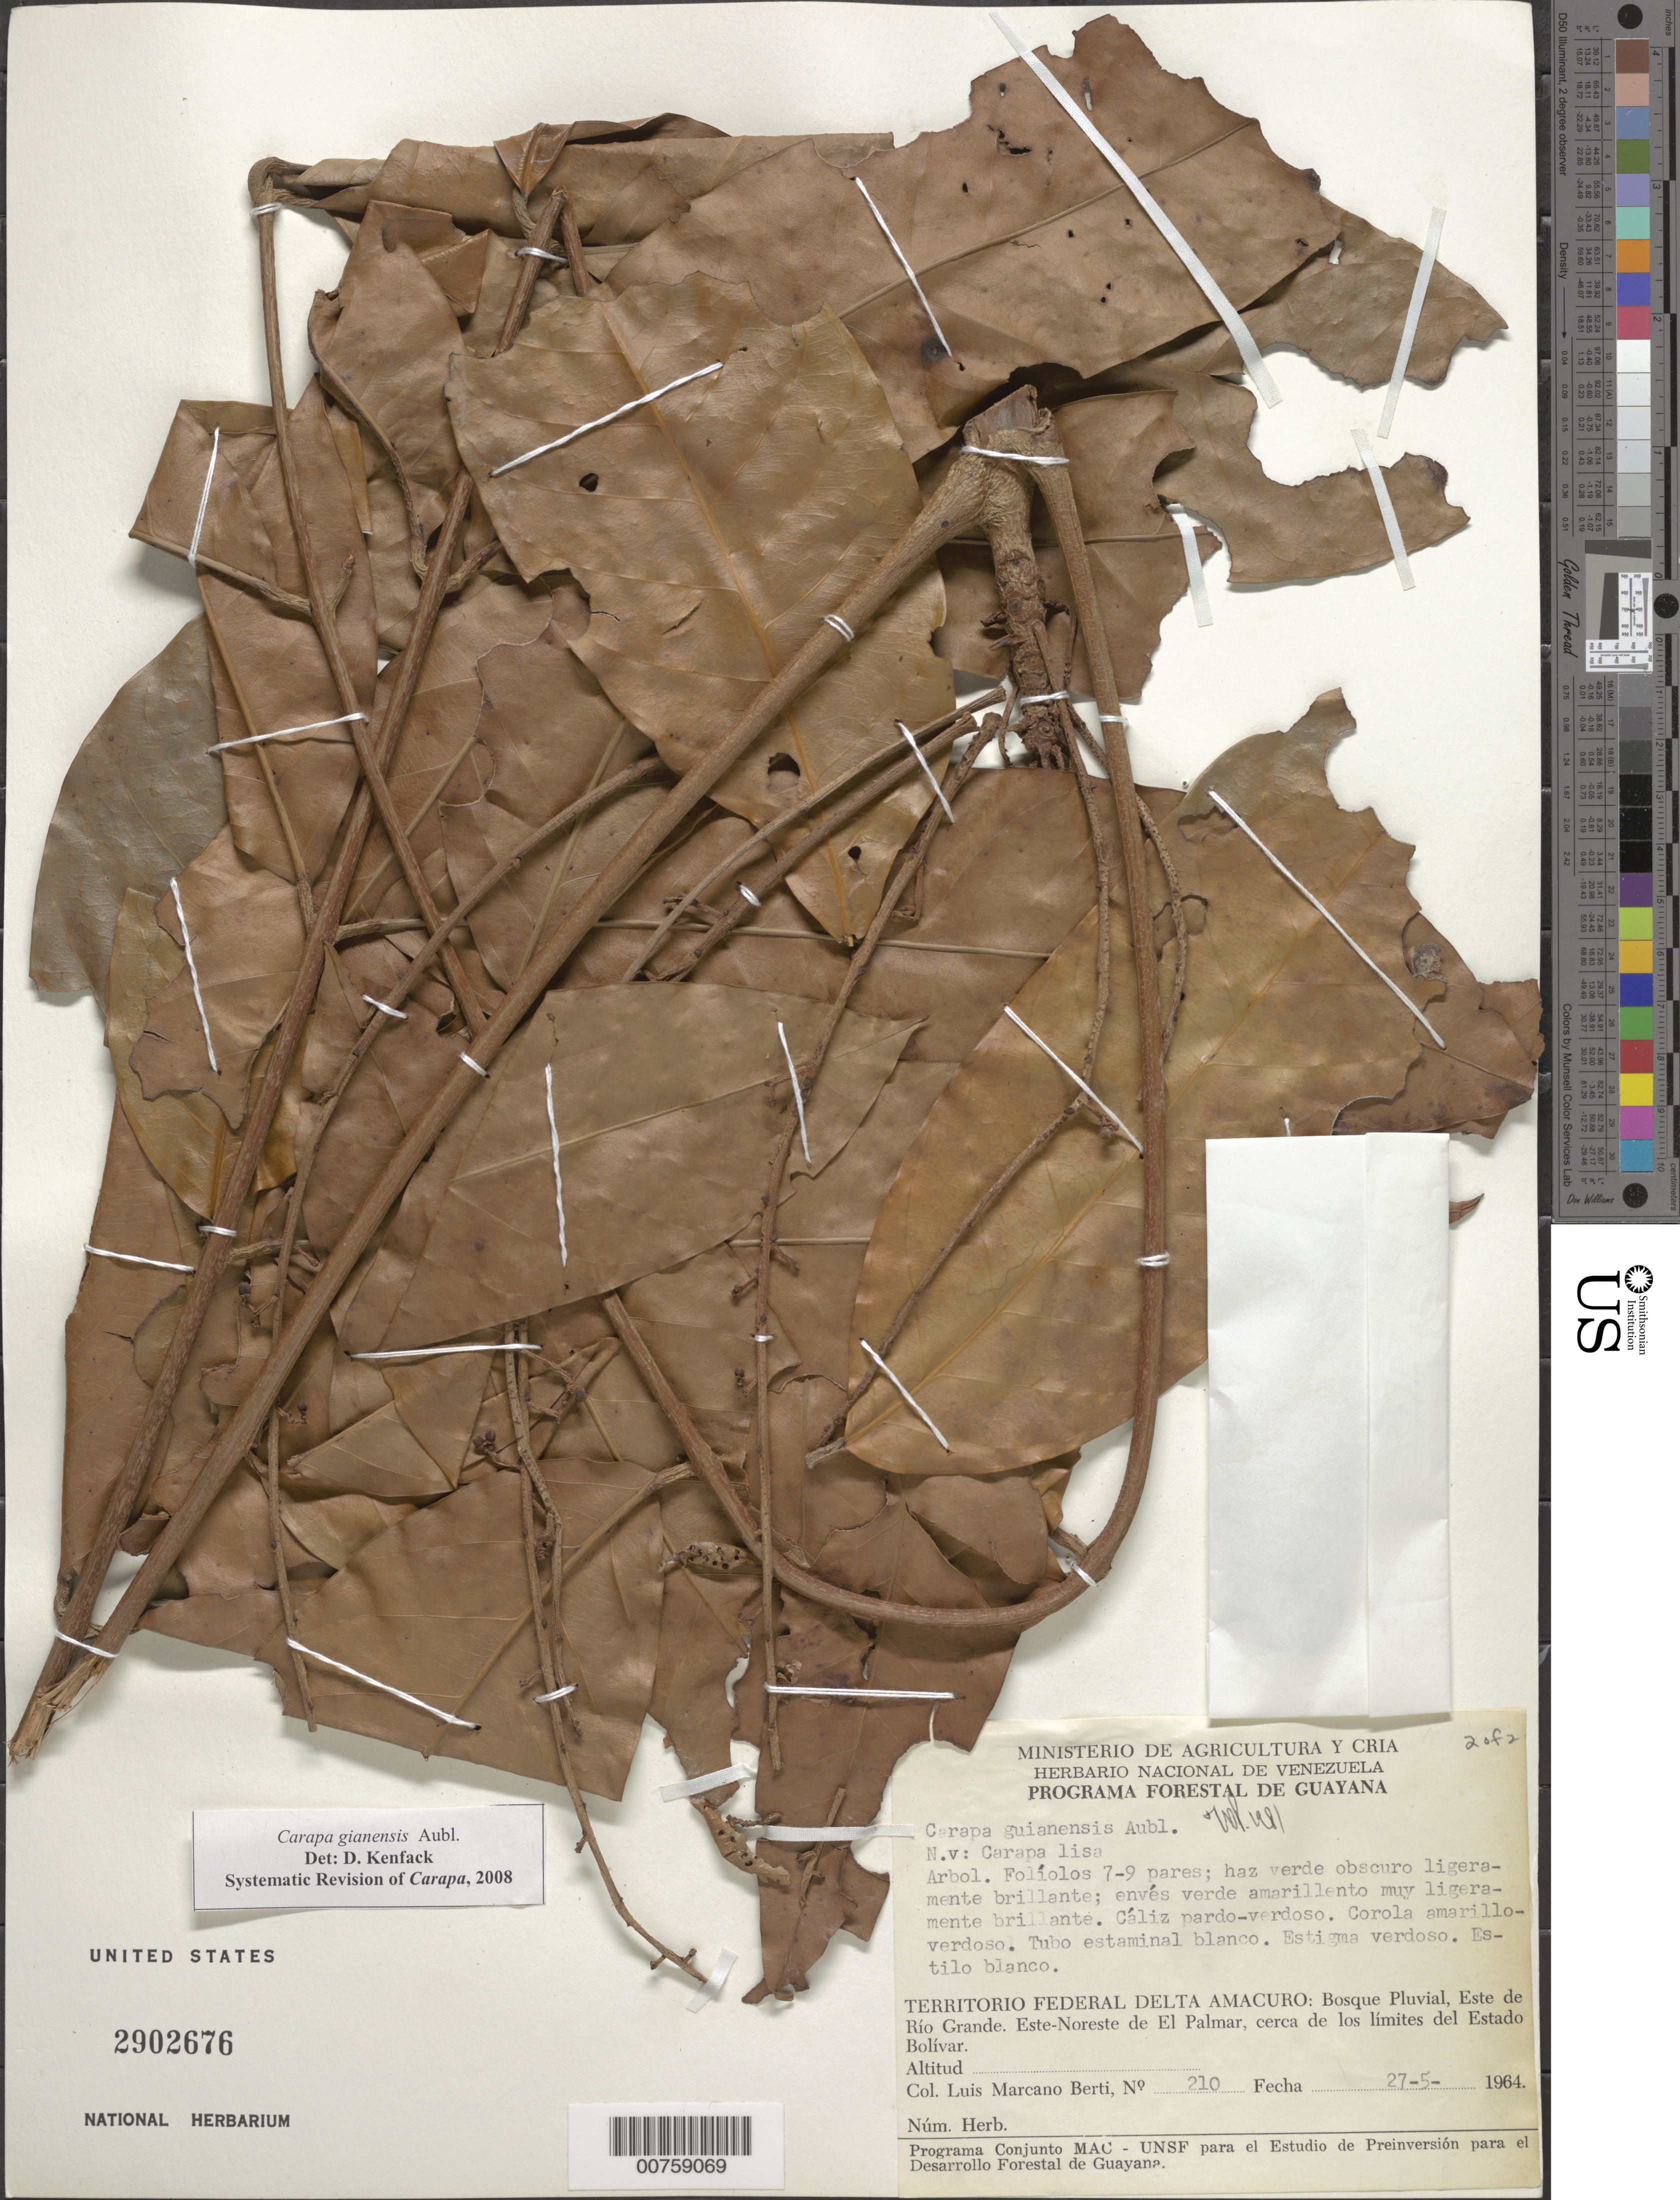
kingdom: Plantae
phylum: Tracheophyta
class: Magnoliopsida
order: Sapindales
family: Meliaceae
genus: Carapa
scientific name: Carapa guianensis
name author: Aubl.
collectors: L. Marcano-Berti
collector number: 210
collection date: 1964-05-27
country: Venezuela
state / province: Delta Amacuro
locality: Territorio Federal Delta Amacuro: Bosque Pluvial, Este de Río Grande. Este-Noreste de El Palmar, cerca de los límites del Estado Bolívar.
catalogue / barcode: US 2902676